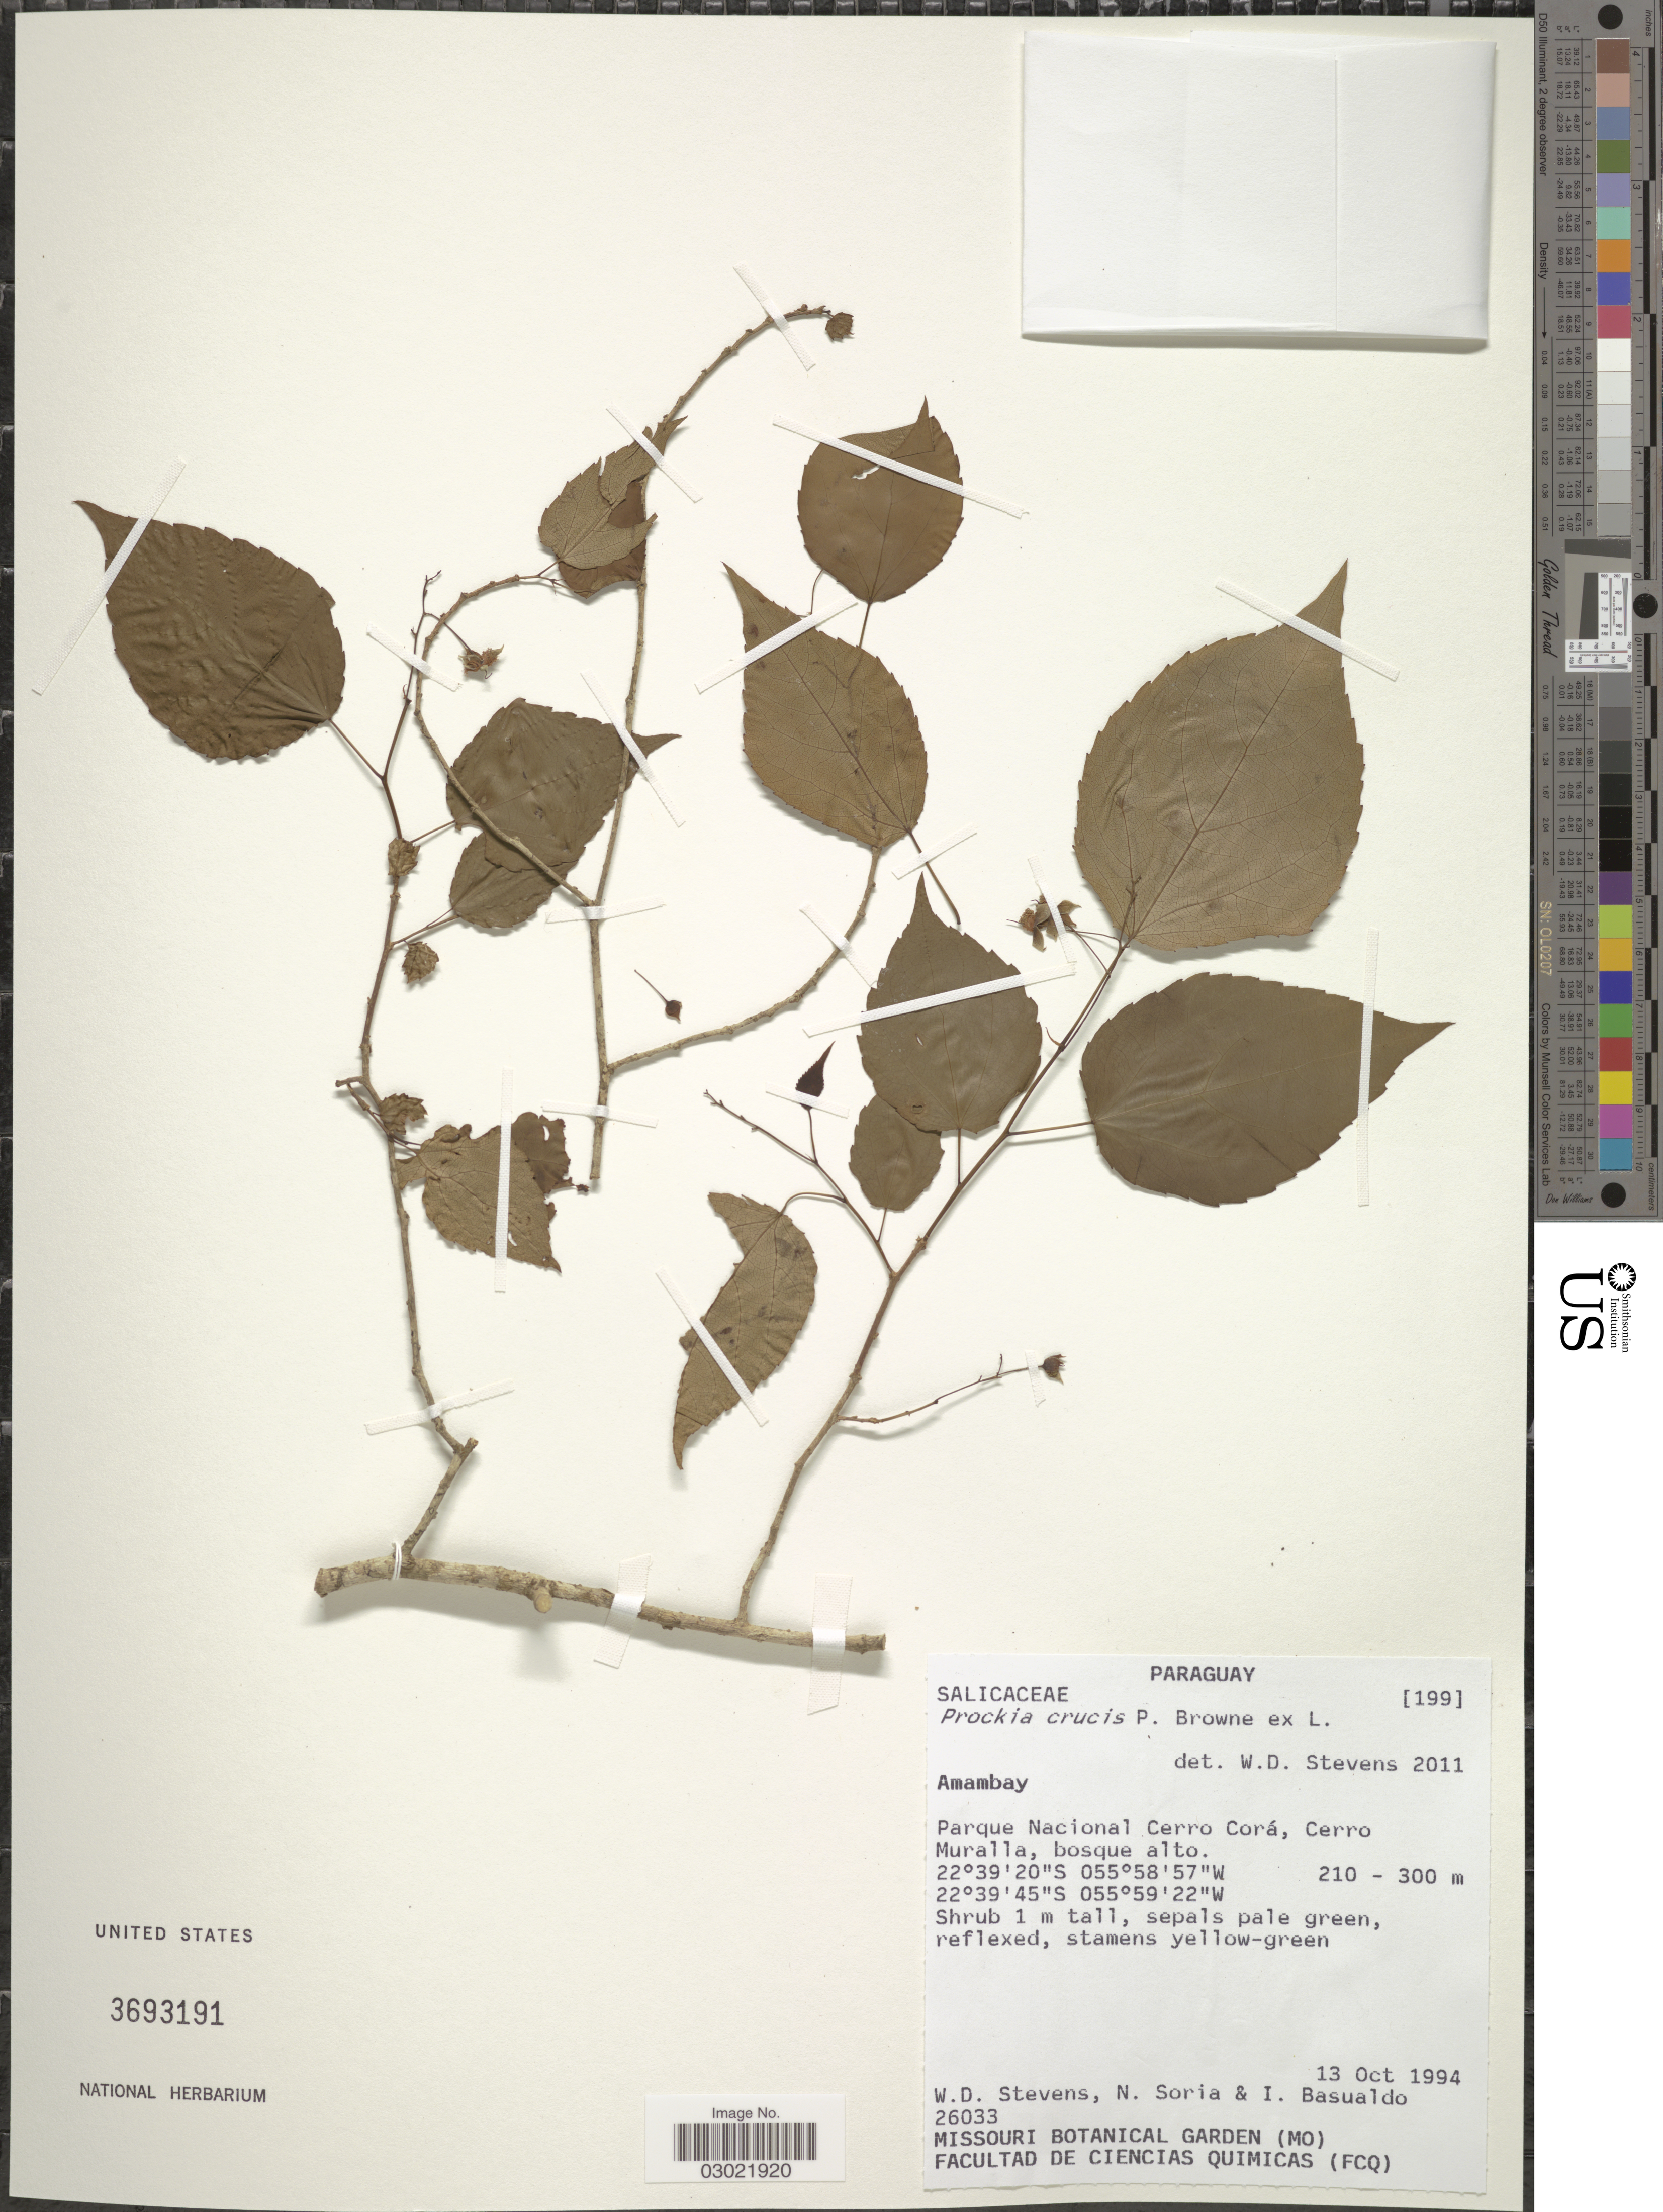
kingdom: Plantae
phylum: Tracheophyta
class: Magnoliopsida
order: Malpighiales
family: Salicaceae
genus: Prockia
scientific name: Prockia crucis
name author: P. Browne ex L.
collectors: W. D. Stevens, N. Soria & I. Basualdo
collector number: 26033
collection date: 1994-10-13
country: Paraguay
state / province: Amambay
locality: Parque Nacional Cerro Corá, Cerro Muralla, bosque alto.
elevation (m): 210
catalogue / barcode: US 3693191